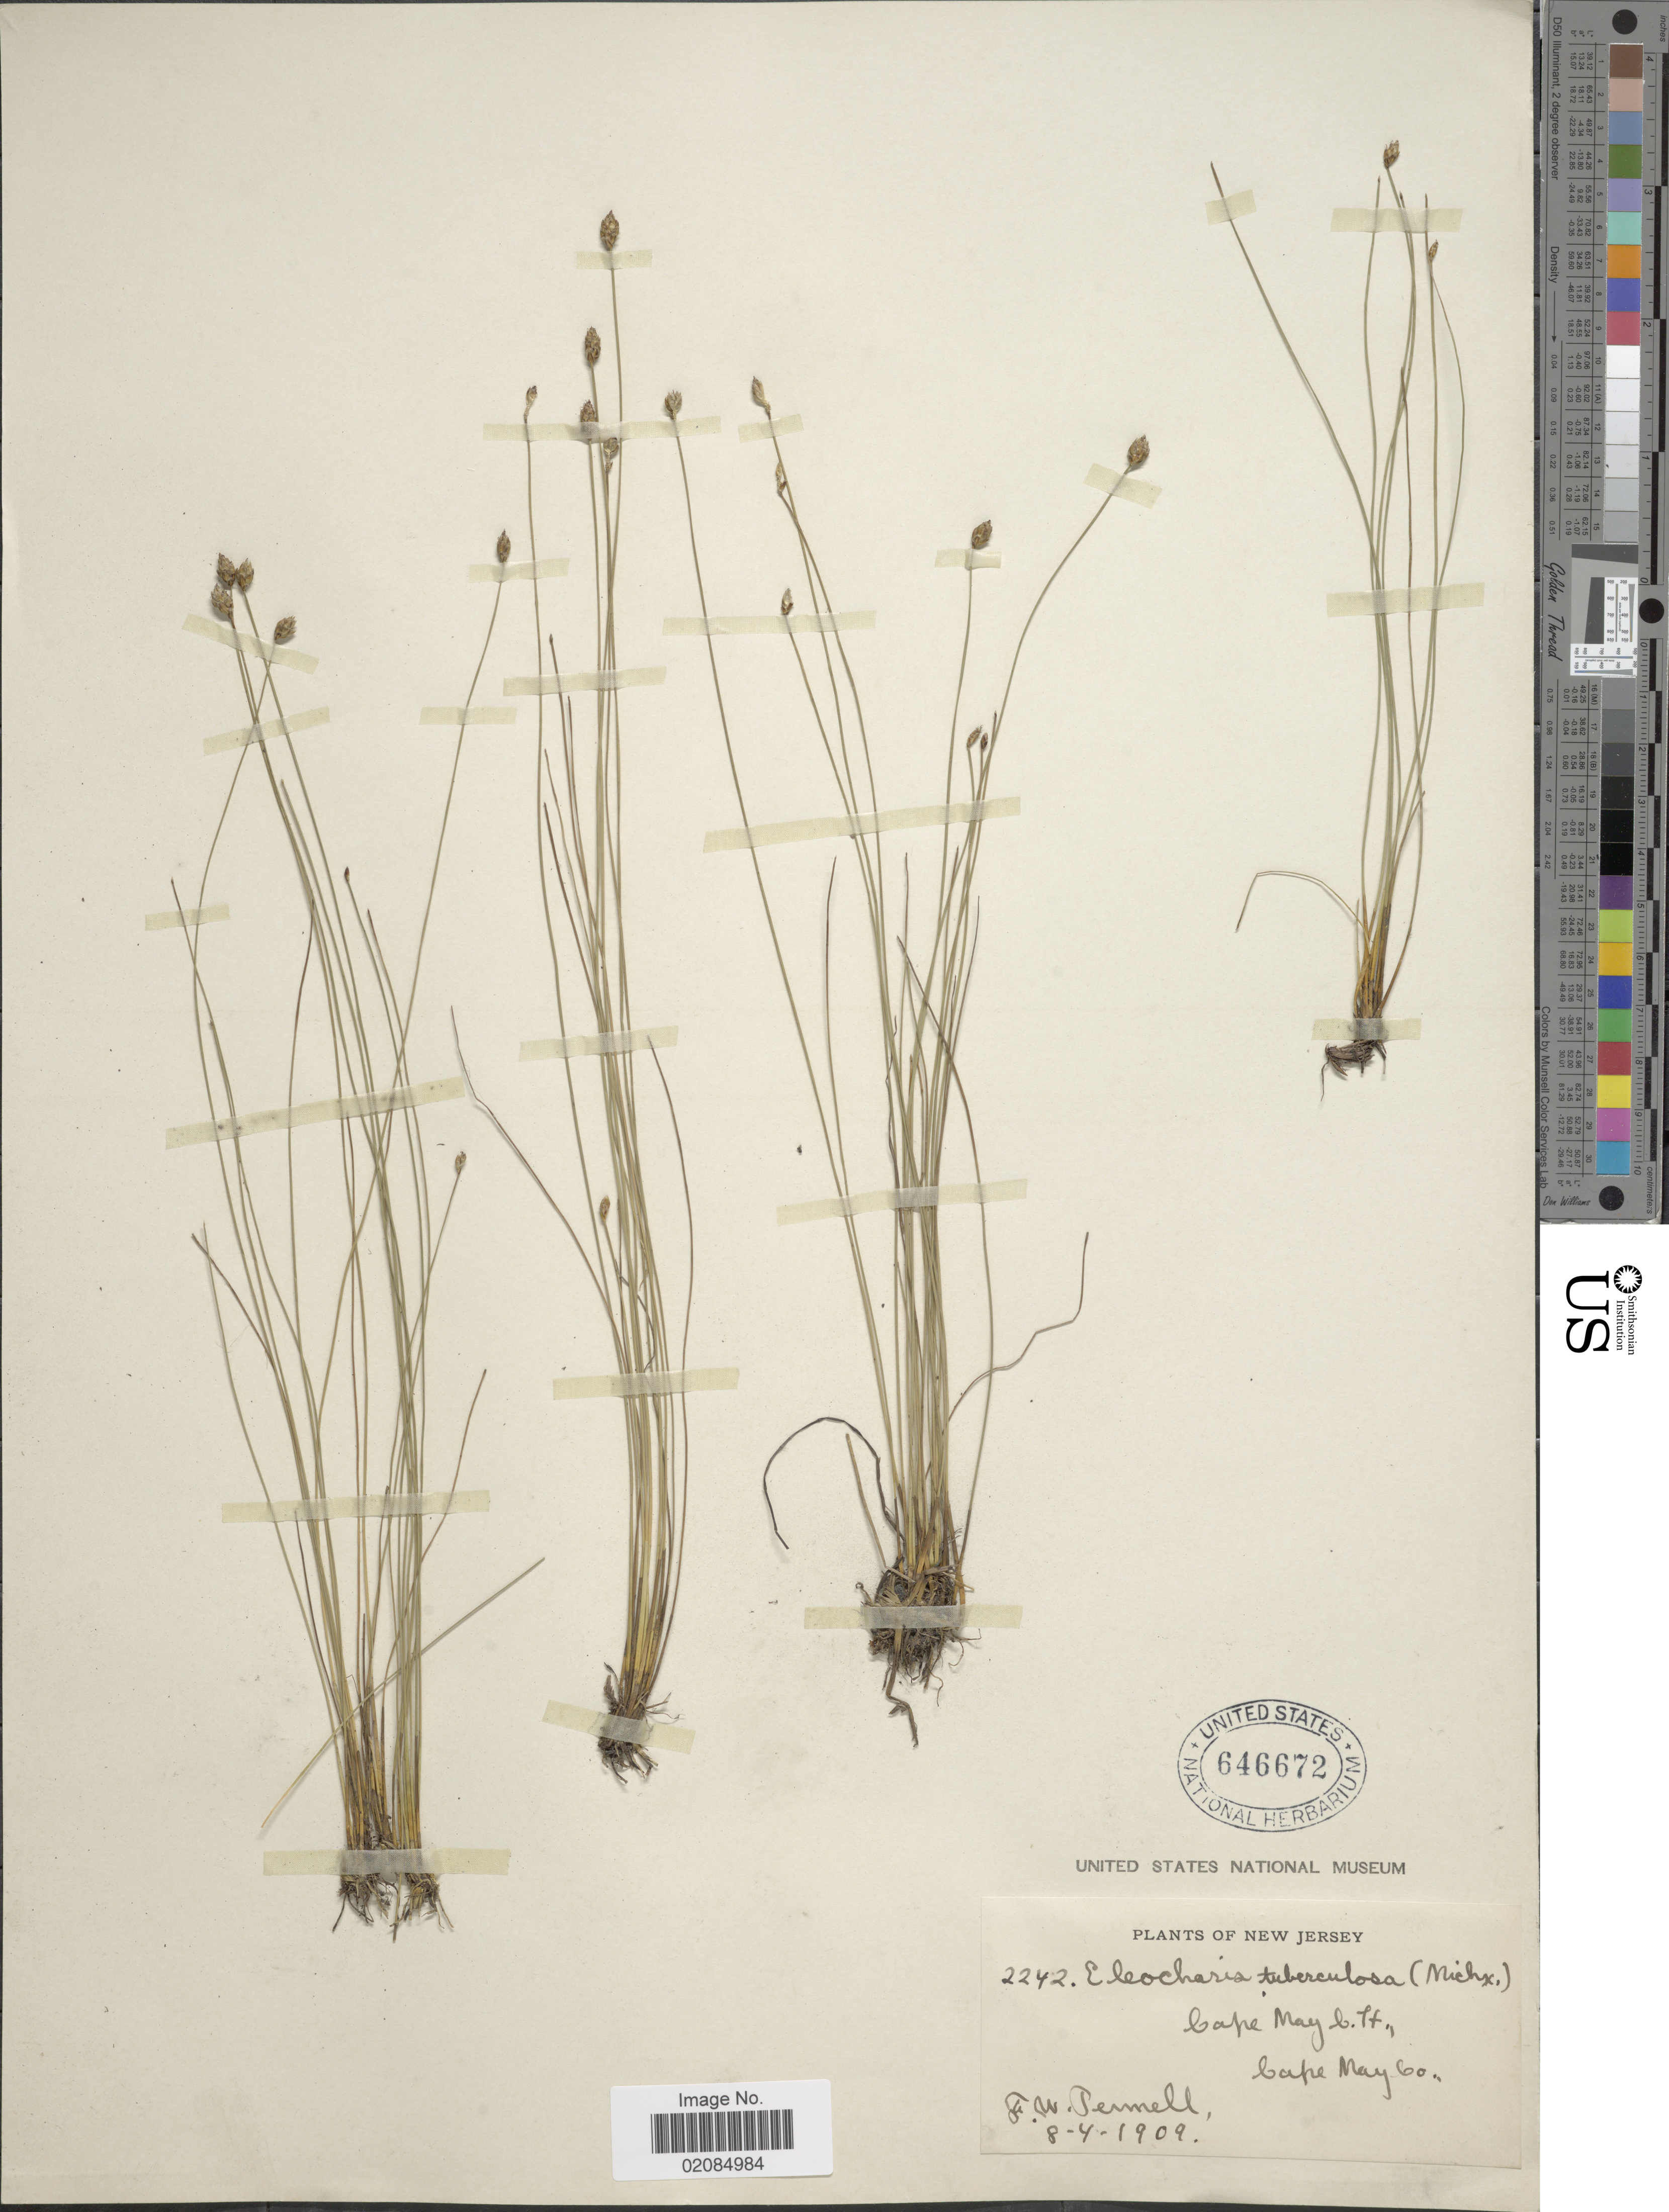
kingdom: Plantae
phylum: Tracheophyta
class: Liliopsida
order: Poales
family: Cyperaceae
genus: Eleocharis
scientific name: Eleocharis tuberculosa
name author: (Michx.) Roem. & Schult.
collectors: F. W. Pennell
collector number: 2242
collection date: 1909-04-08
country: United States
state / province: New Jersey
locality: Cape May C.H. [interpreted], Cape May Co.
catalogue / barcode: US 646672